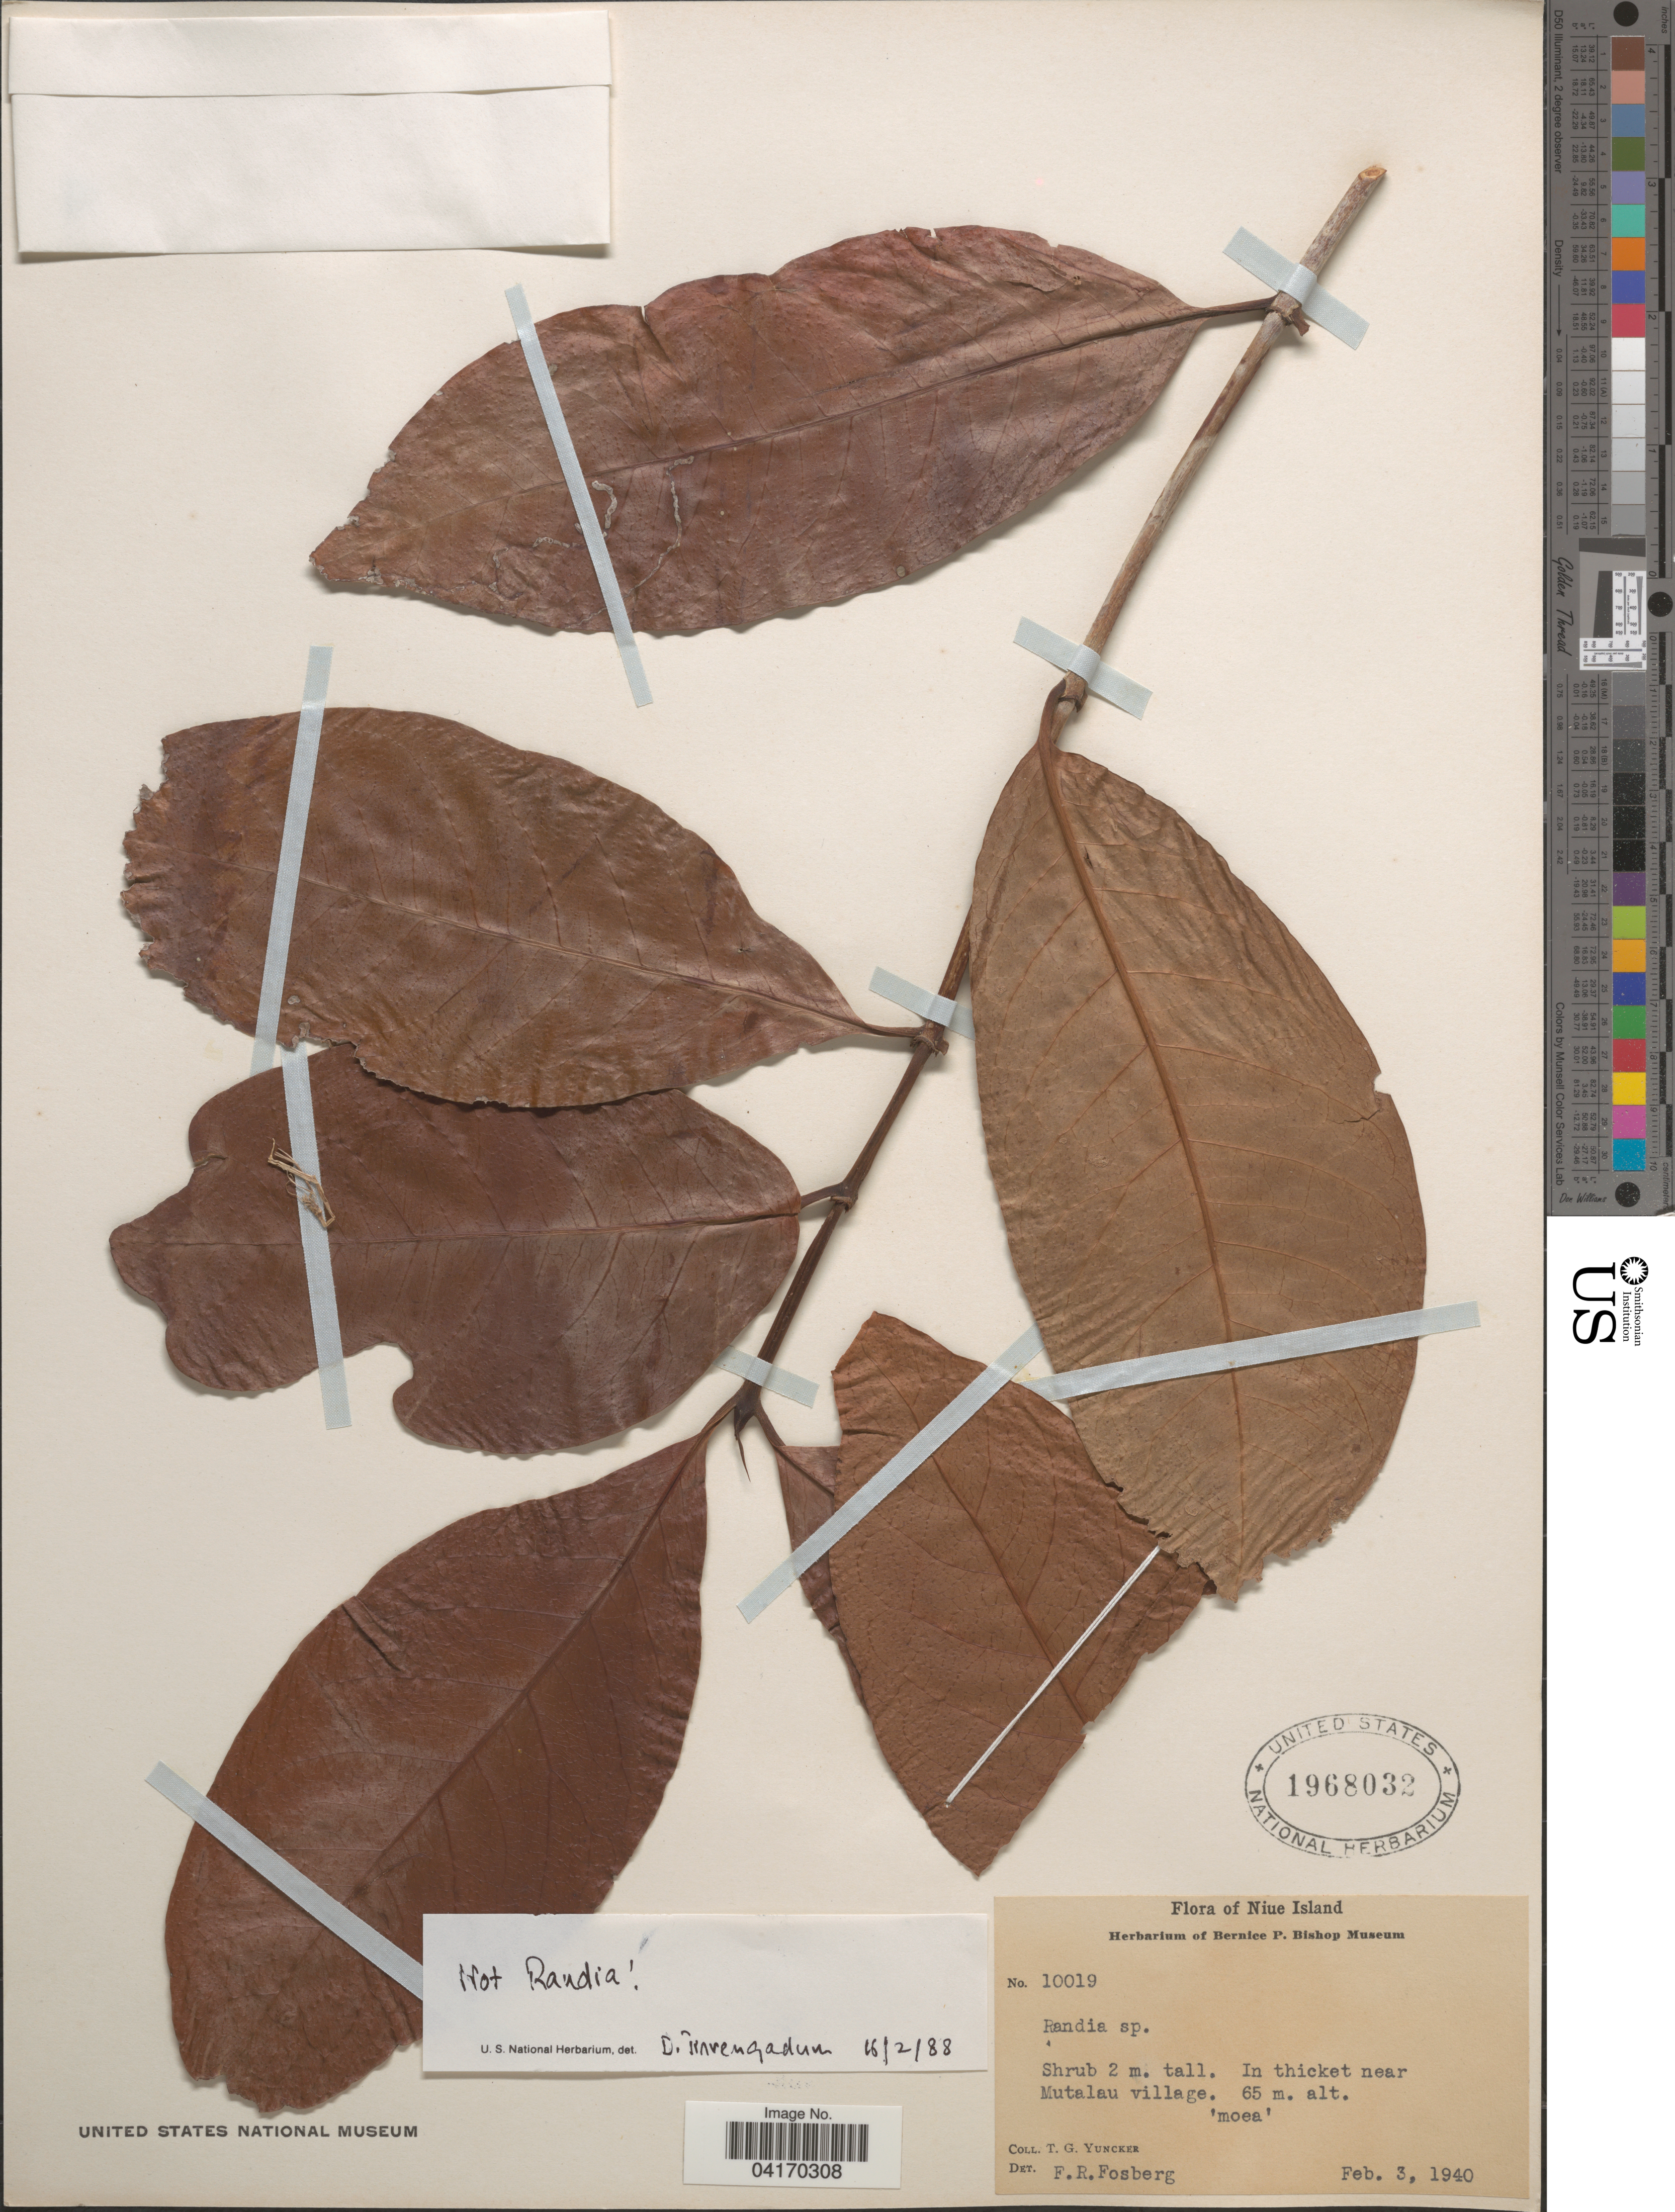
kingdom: Plantae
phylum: Tracheophyta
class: Magnoliopsida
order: Gentianales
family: Rubiaceae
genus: Randia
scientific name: Randia sp.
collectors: T. G. Yuncker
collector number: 10019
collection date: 1940-02-03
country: Niue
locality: Niue Island. In thicket near Mutalau village.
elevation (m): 65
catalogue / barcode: US 1968032